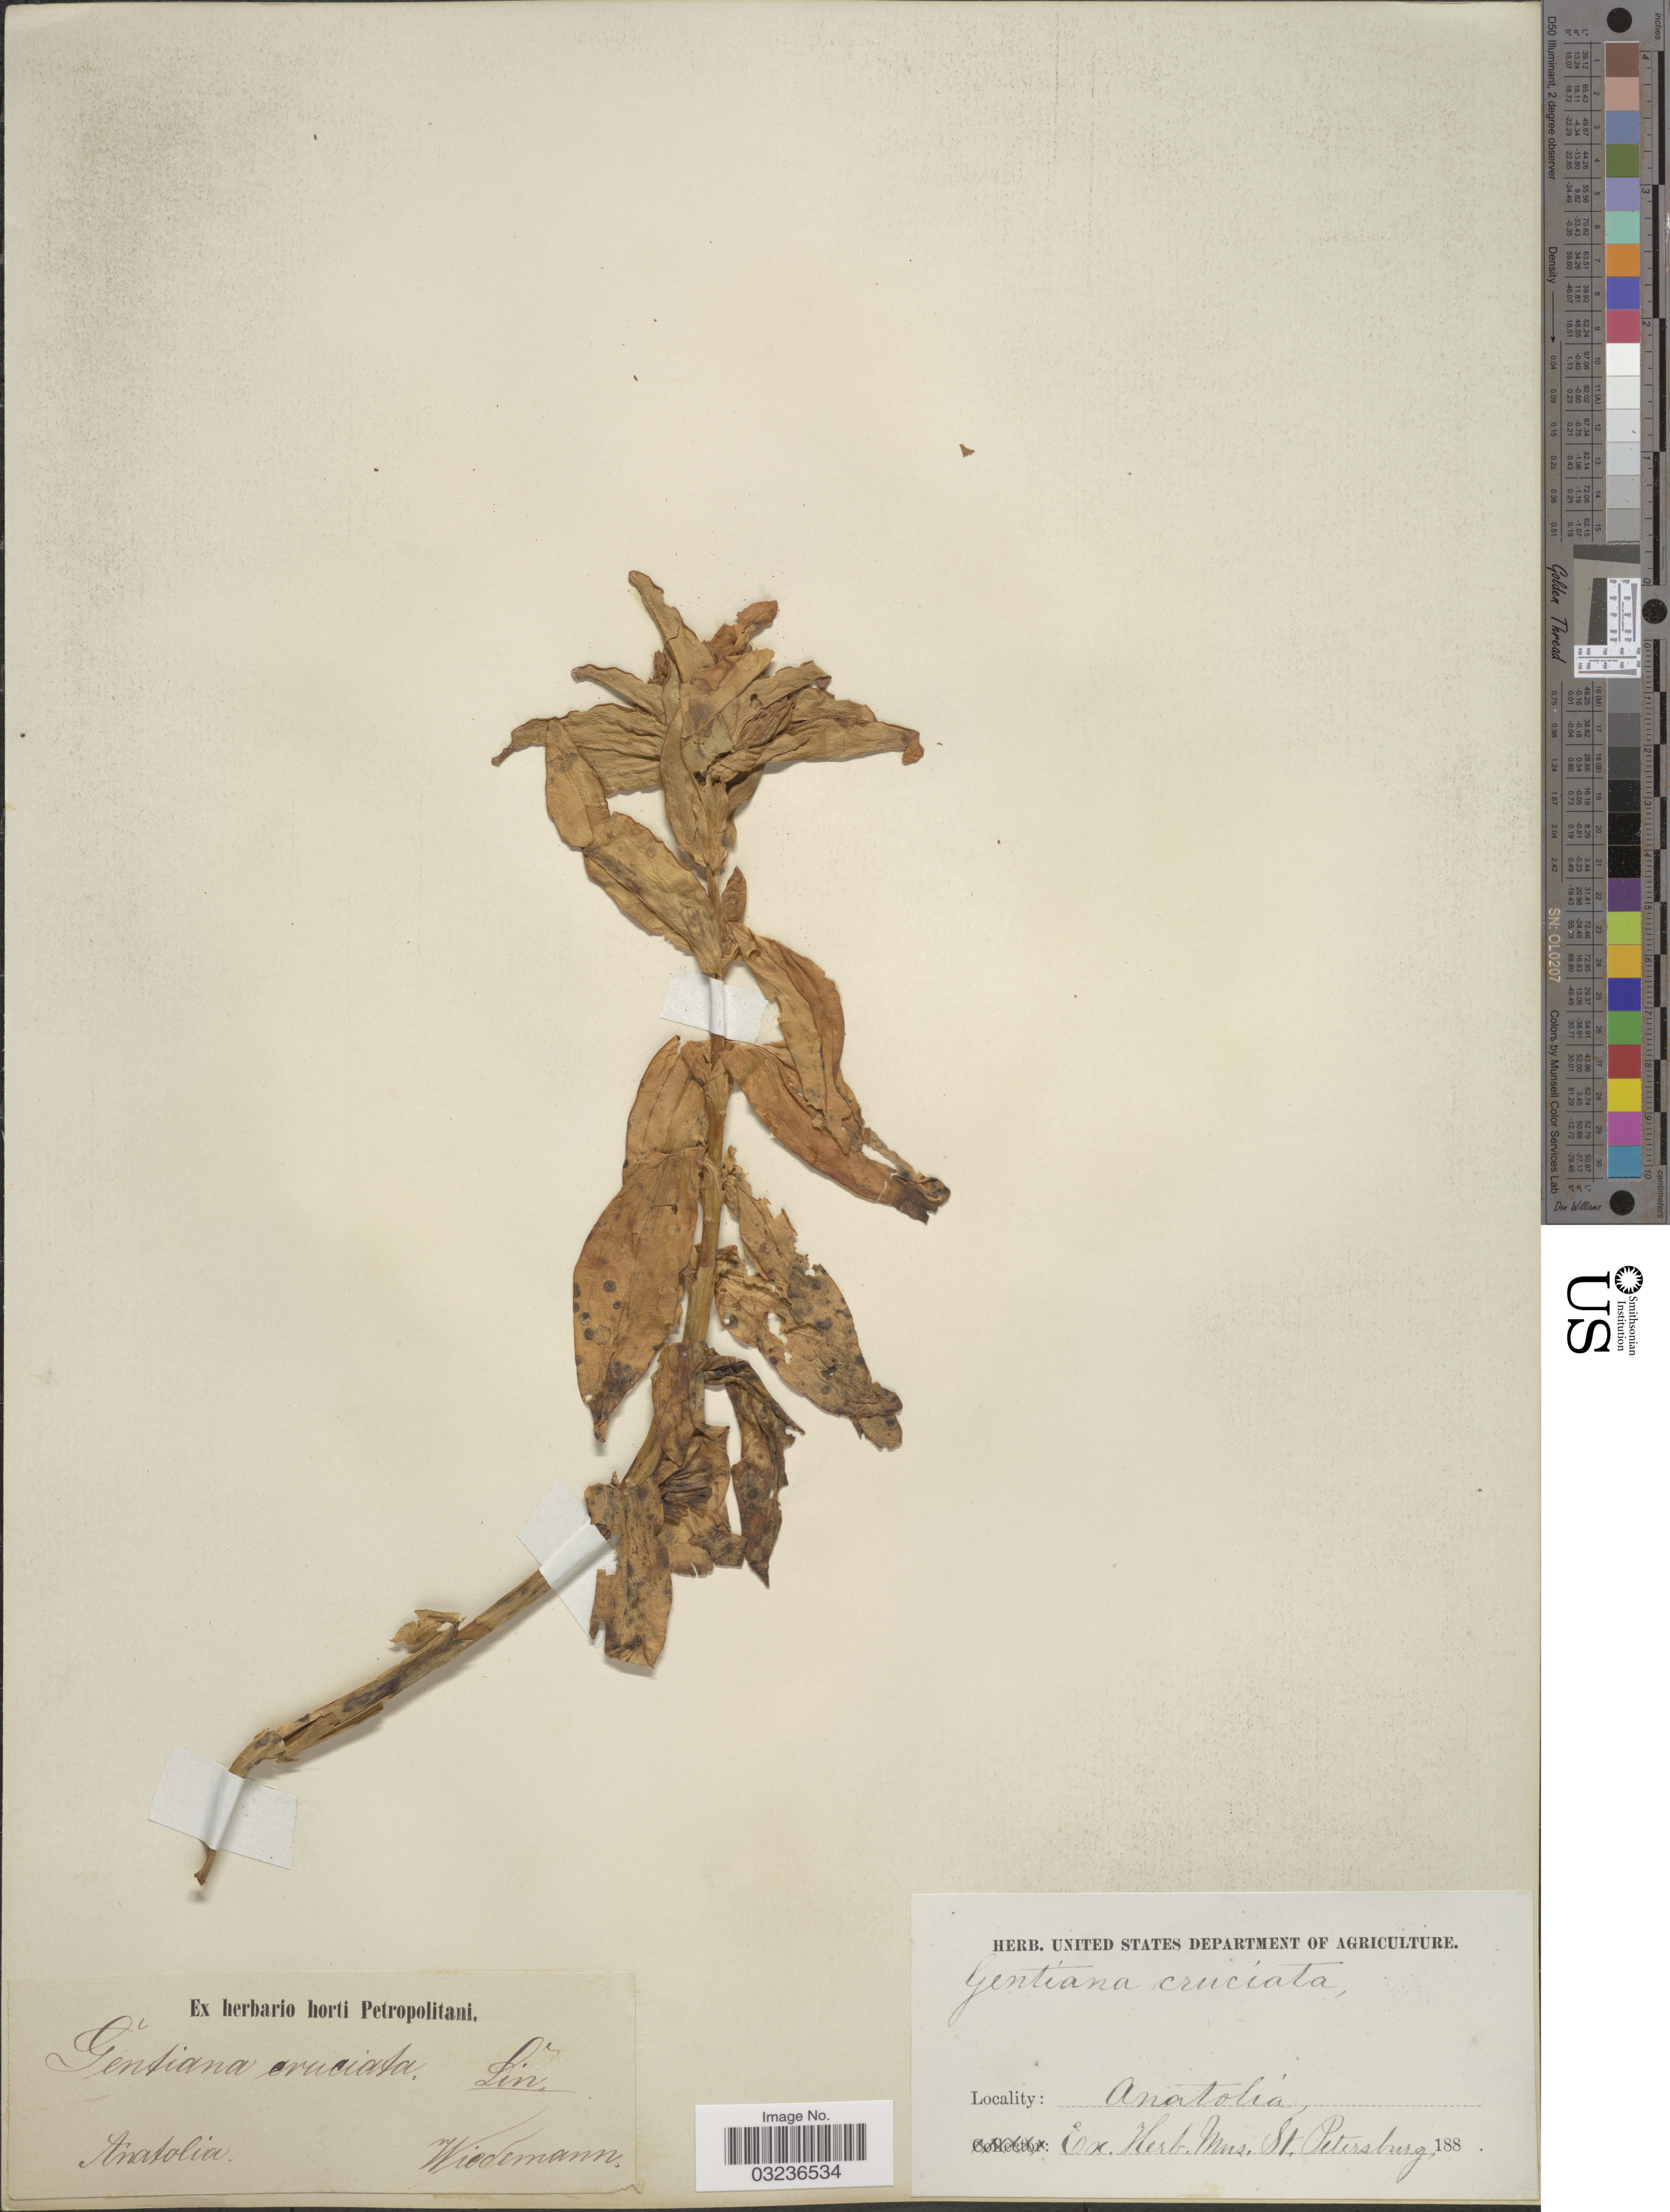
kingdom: Plantae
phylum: Tracheophyta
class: Magnoliopsida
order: Gentianales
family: Gentianaceae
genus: Gentiana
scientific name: Gentiana cruciata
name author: L.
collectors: Wiedemann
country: Turkey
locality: Anatolia.